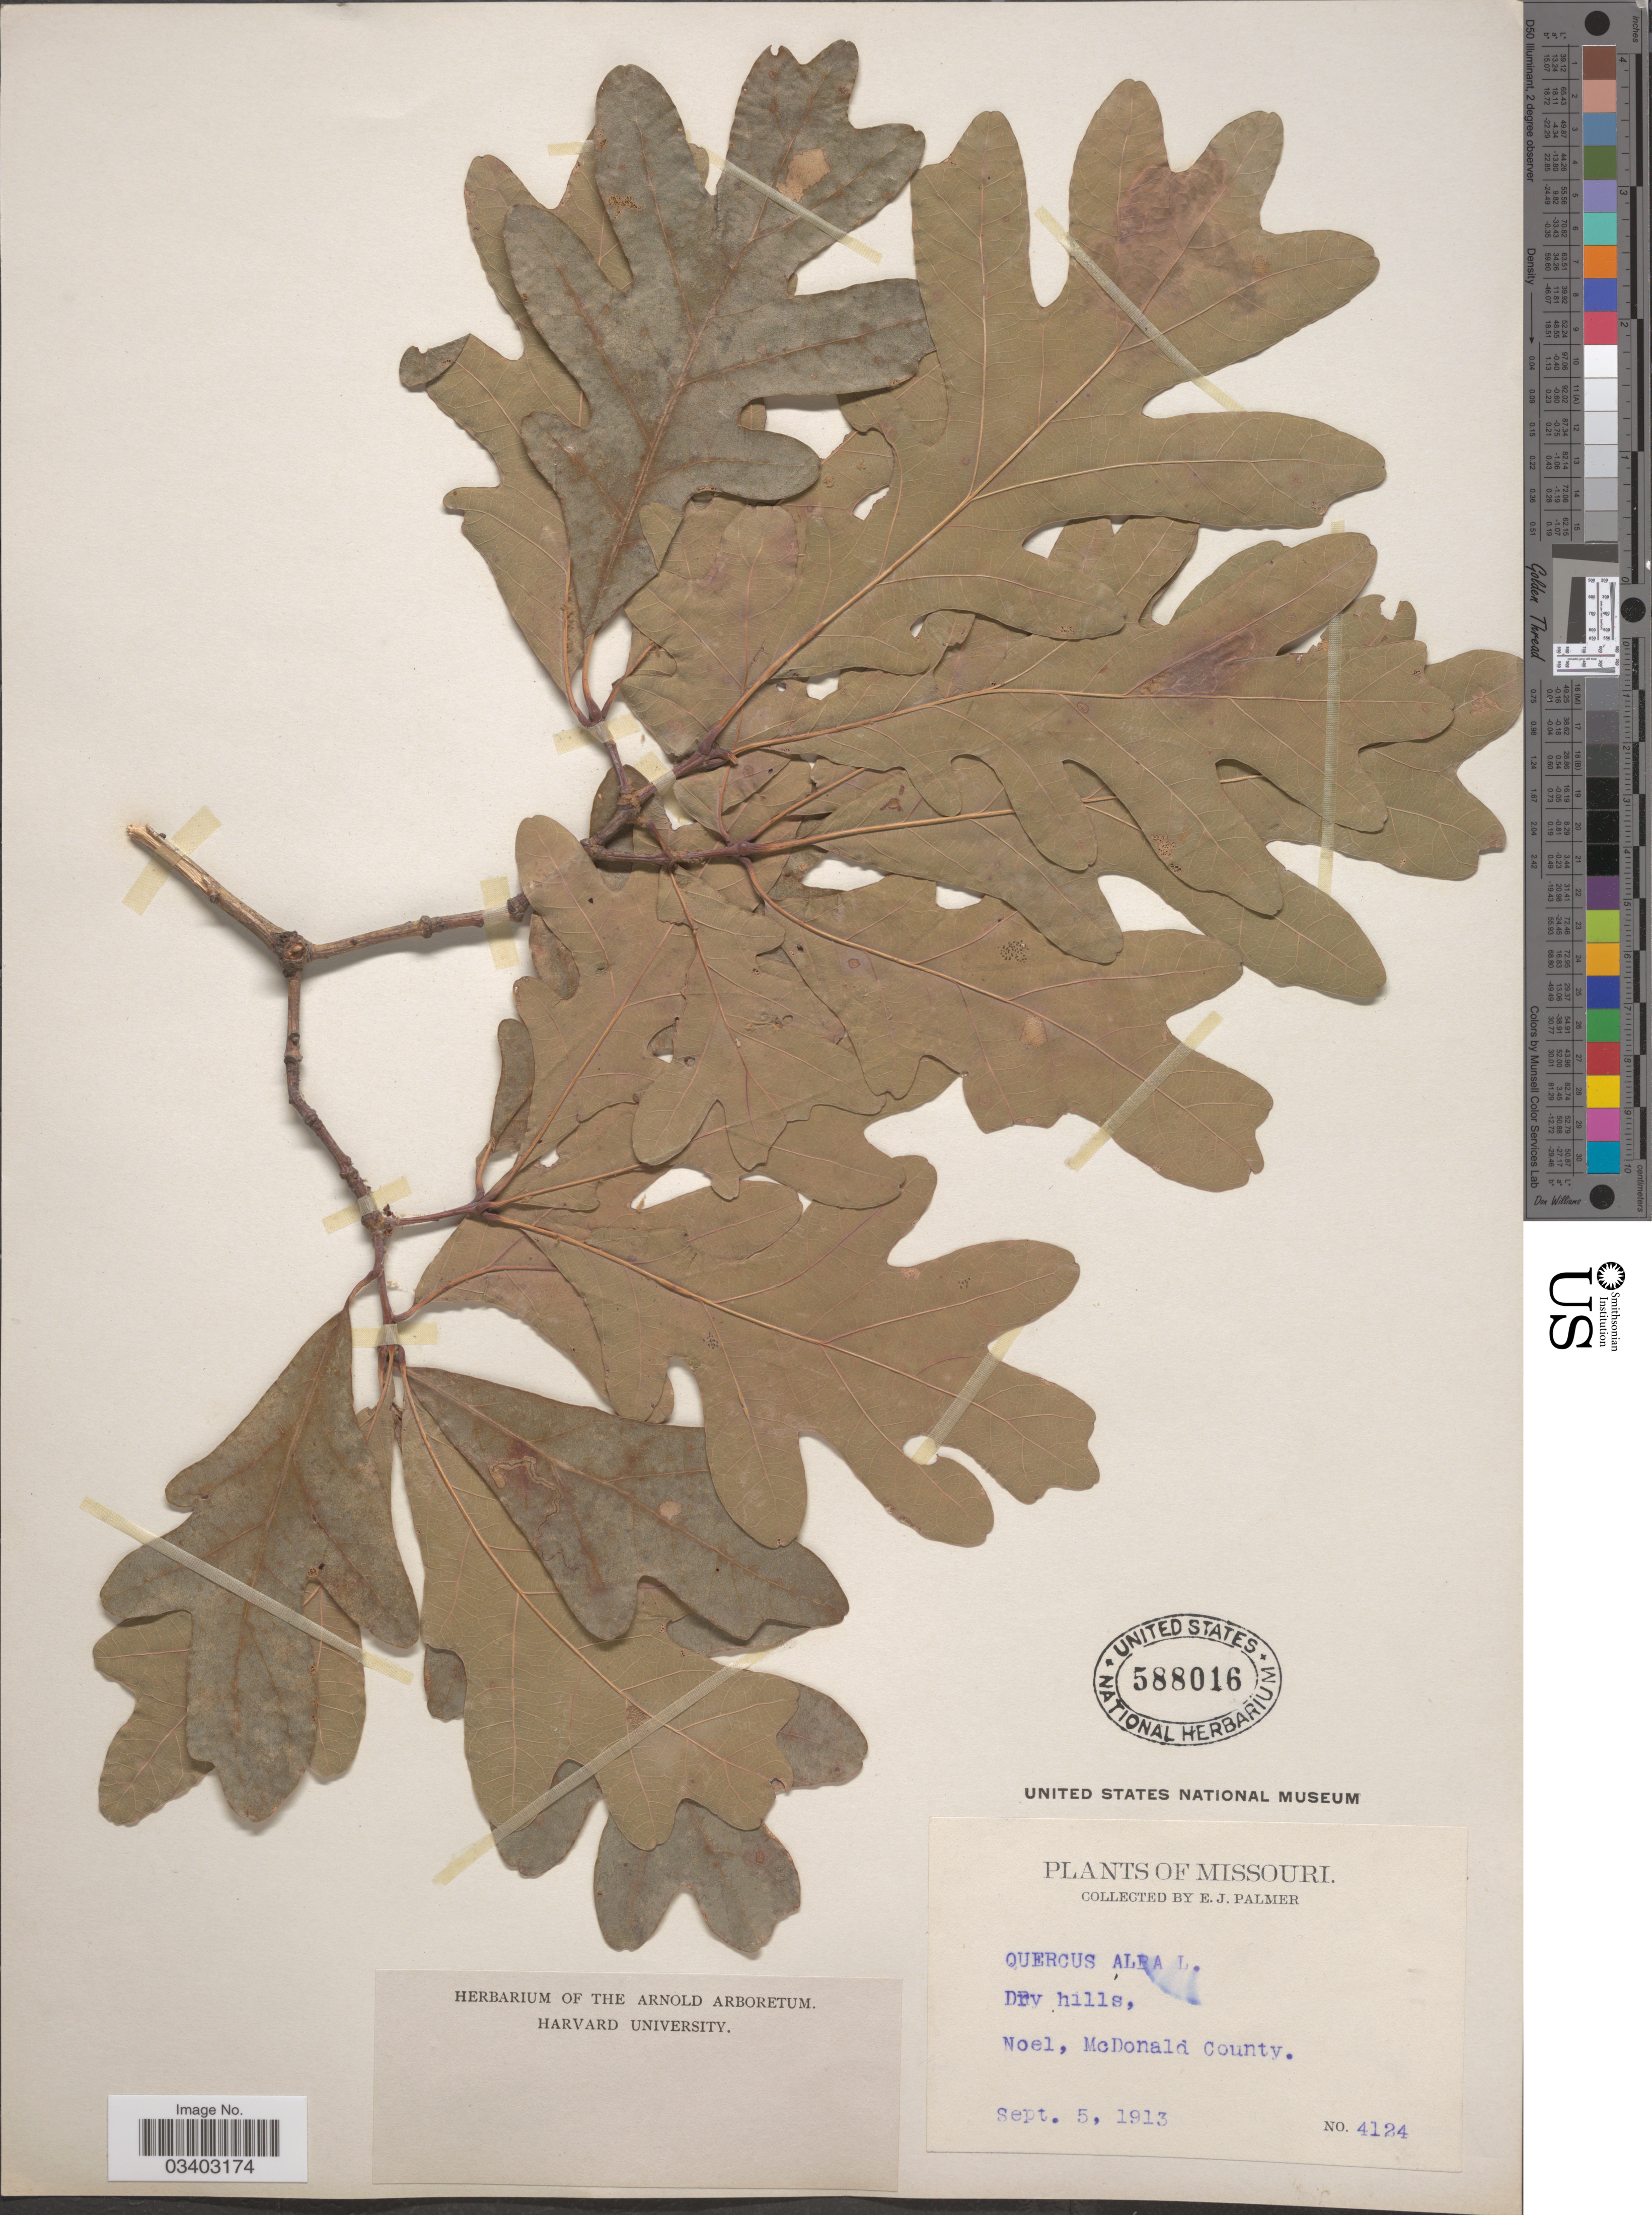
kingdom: Plantae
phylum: Tracheophyta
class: Magnoliopsida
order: Fagales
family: Fagaceae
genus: Quercus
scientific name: Quercus alba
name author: L.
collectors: E. J. Palmer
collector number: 4124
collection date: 1913-09-05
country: United States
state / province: Missouri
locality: Noel, McDonald County.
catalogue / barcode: US 588016